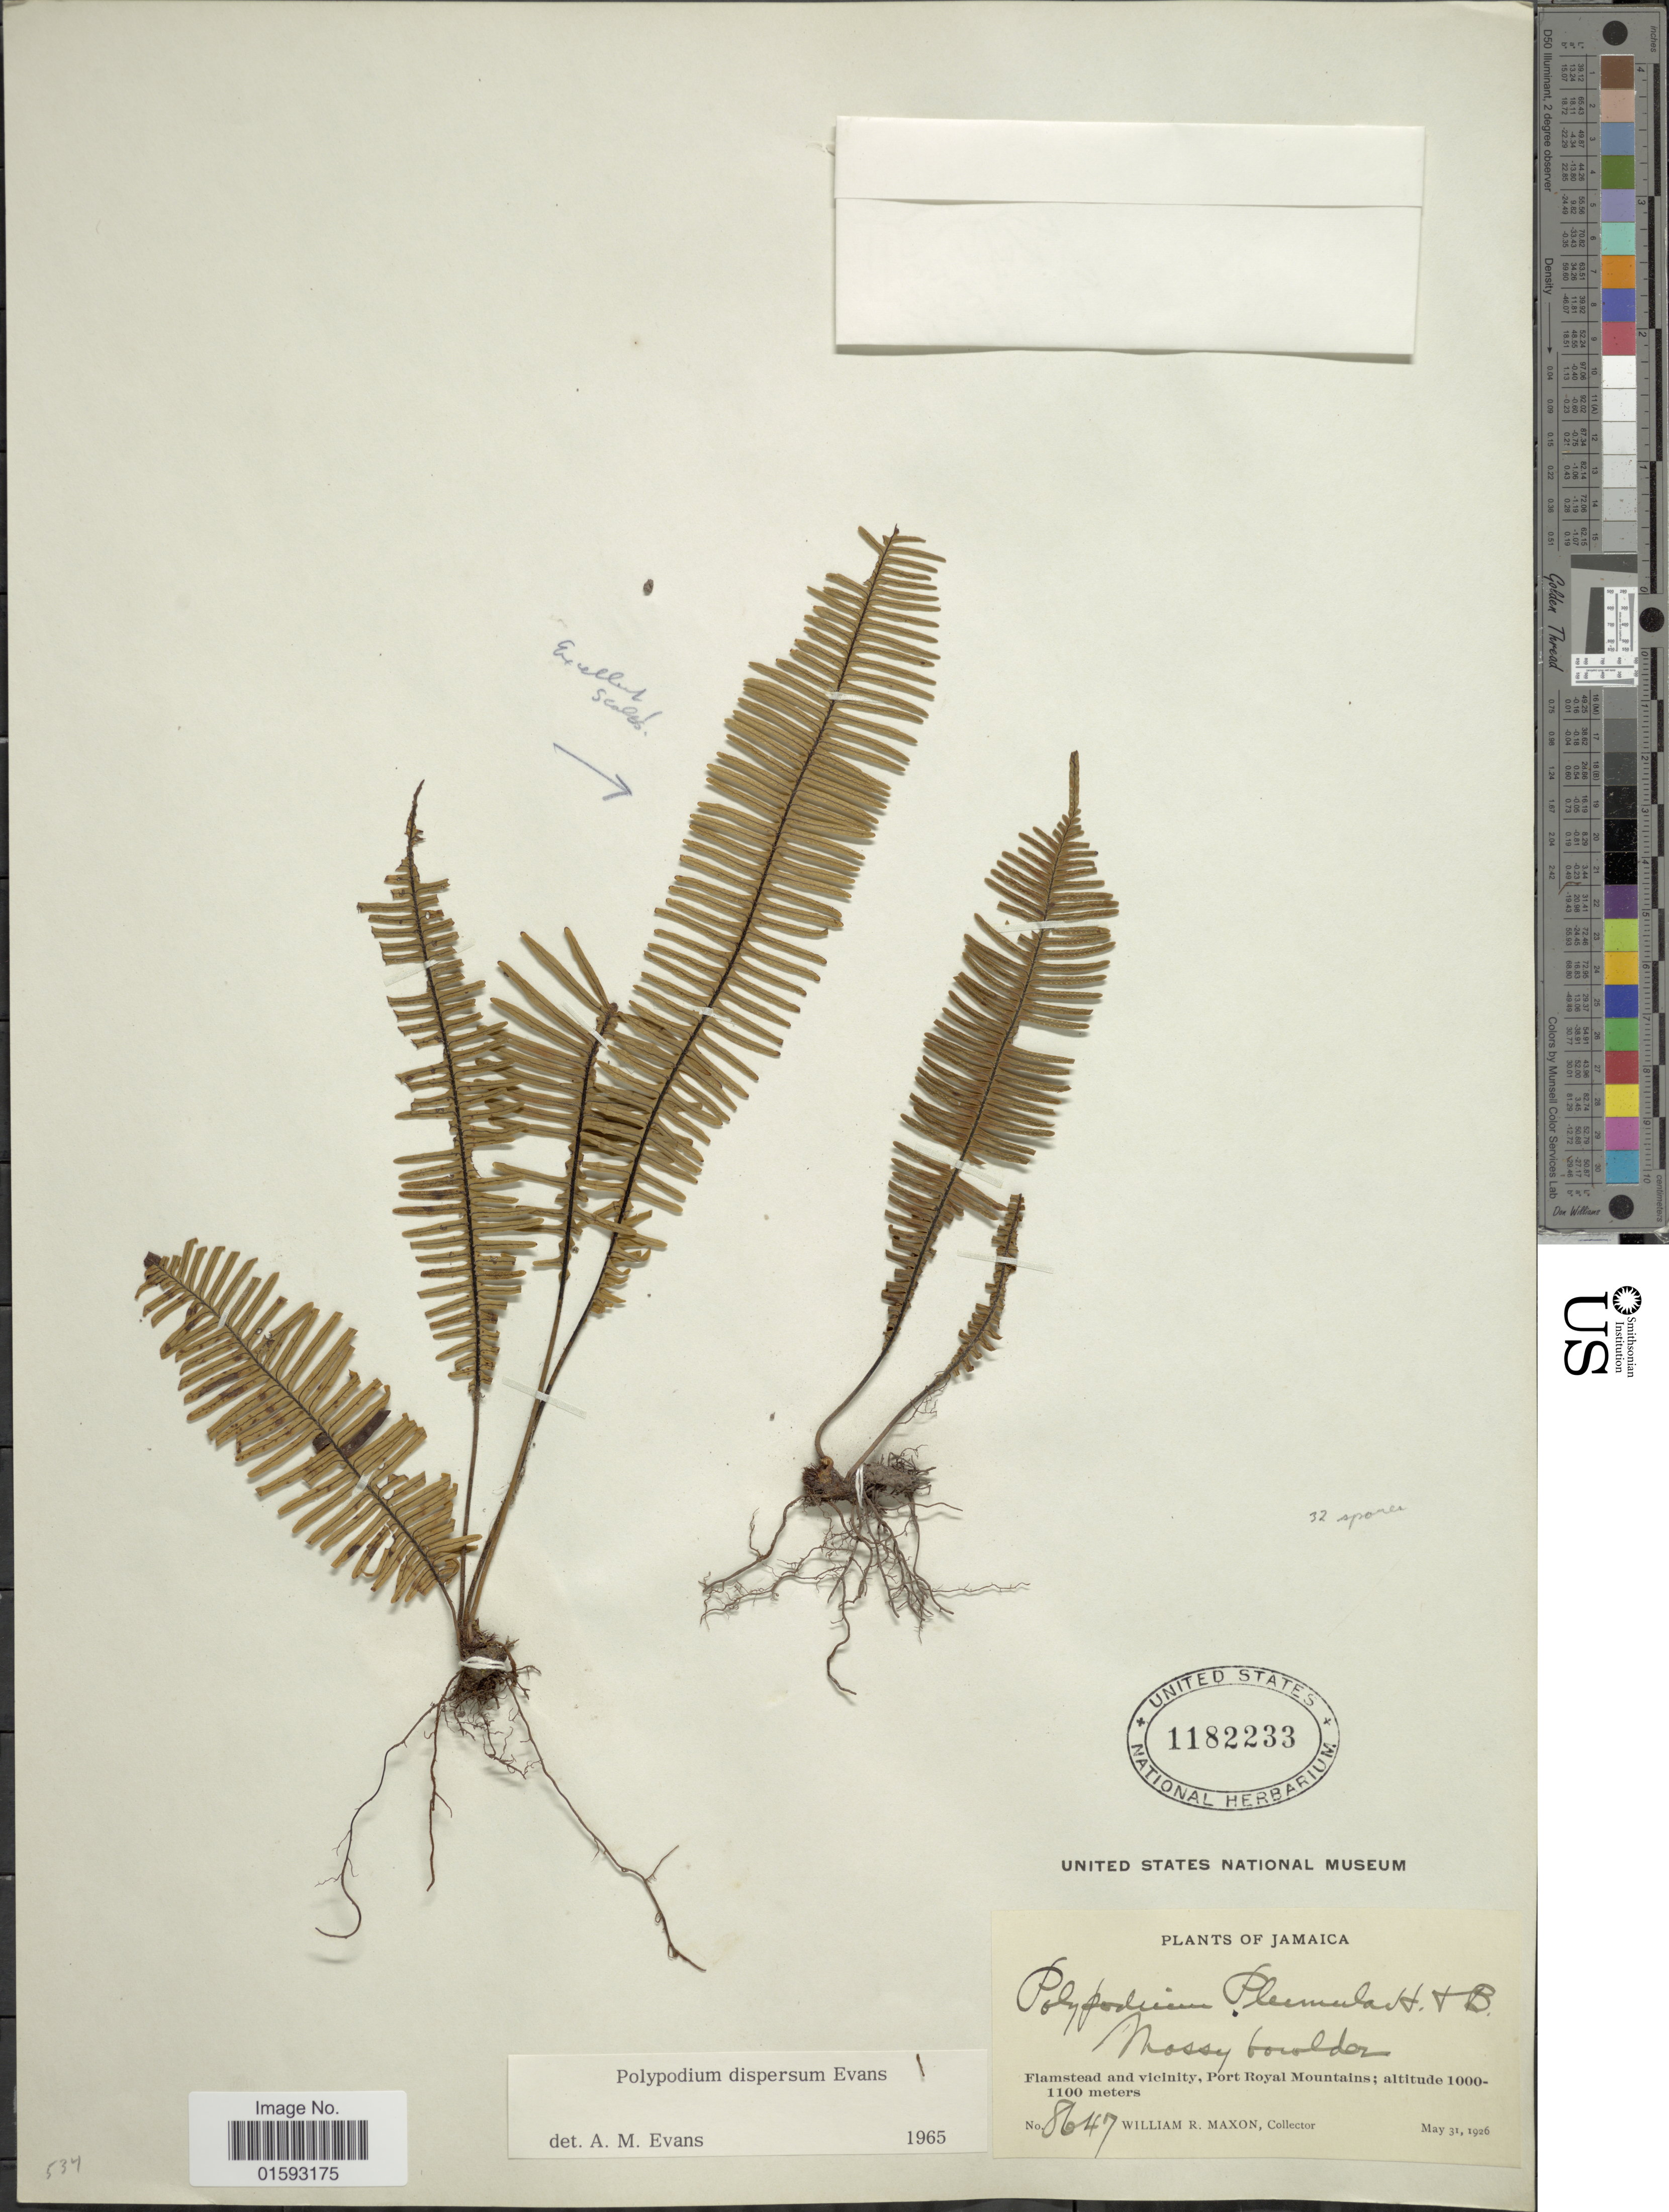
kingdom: Plantae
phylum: Tracheophyta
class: Polypodiopsida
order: Polypodiales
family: Polypodiaceae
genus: Pecluma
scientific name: Pecluma dispersa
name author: (A.M. Evans) M.G. Price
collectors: W. R. Maxon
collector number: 8647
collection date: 1926-05-31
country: Jamaica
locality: Flamsteadand vicinity, Port Royal Mountains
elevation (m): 1000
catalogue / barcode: US 1182233